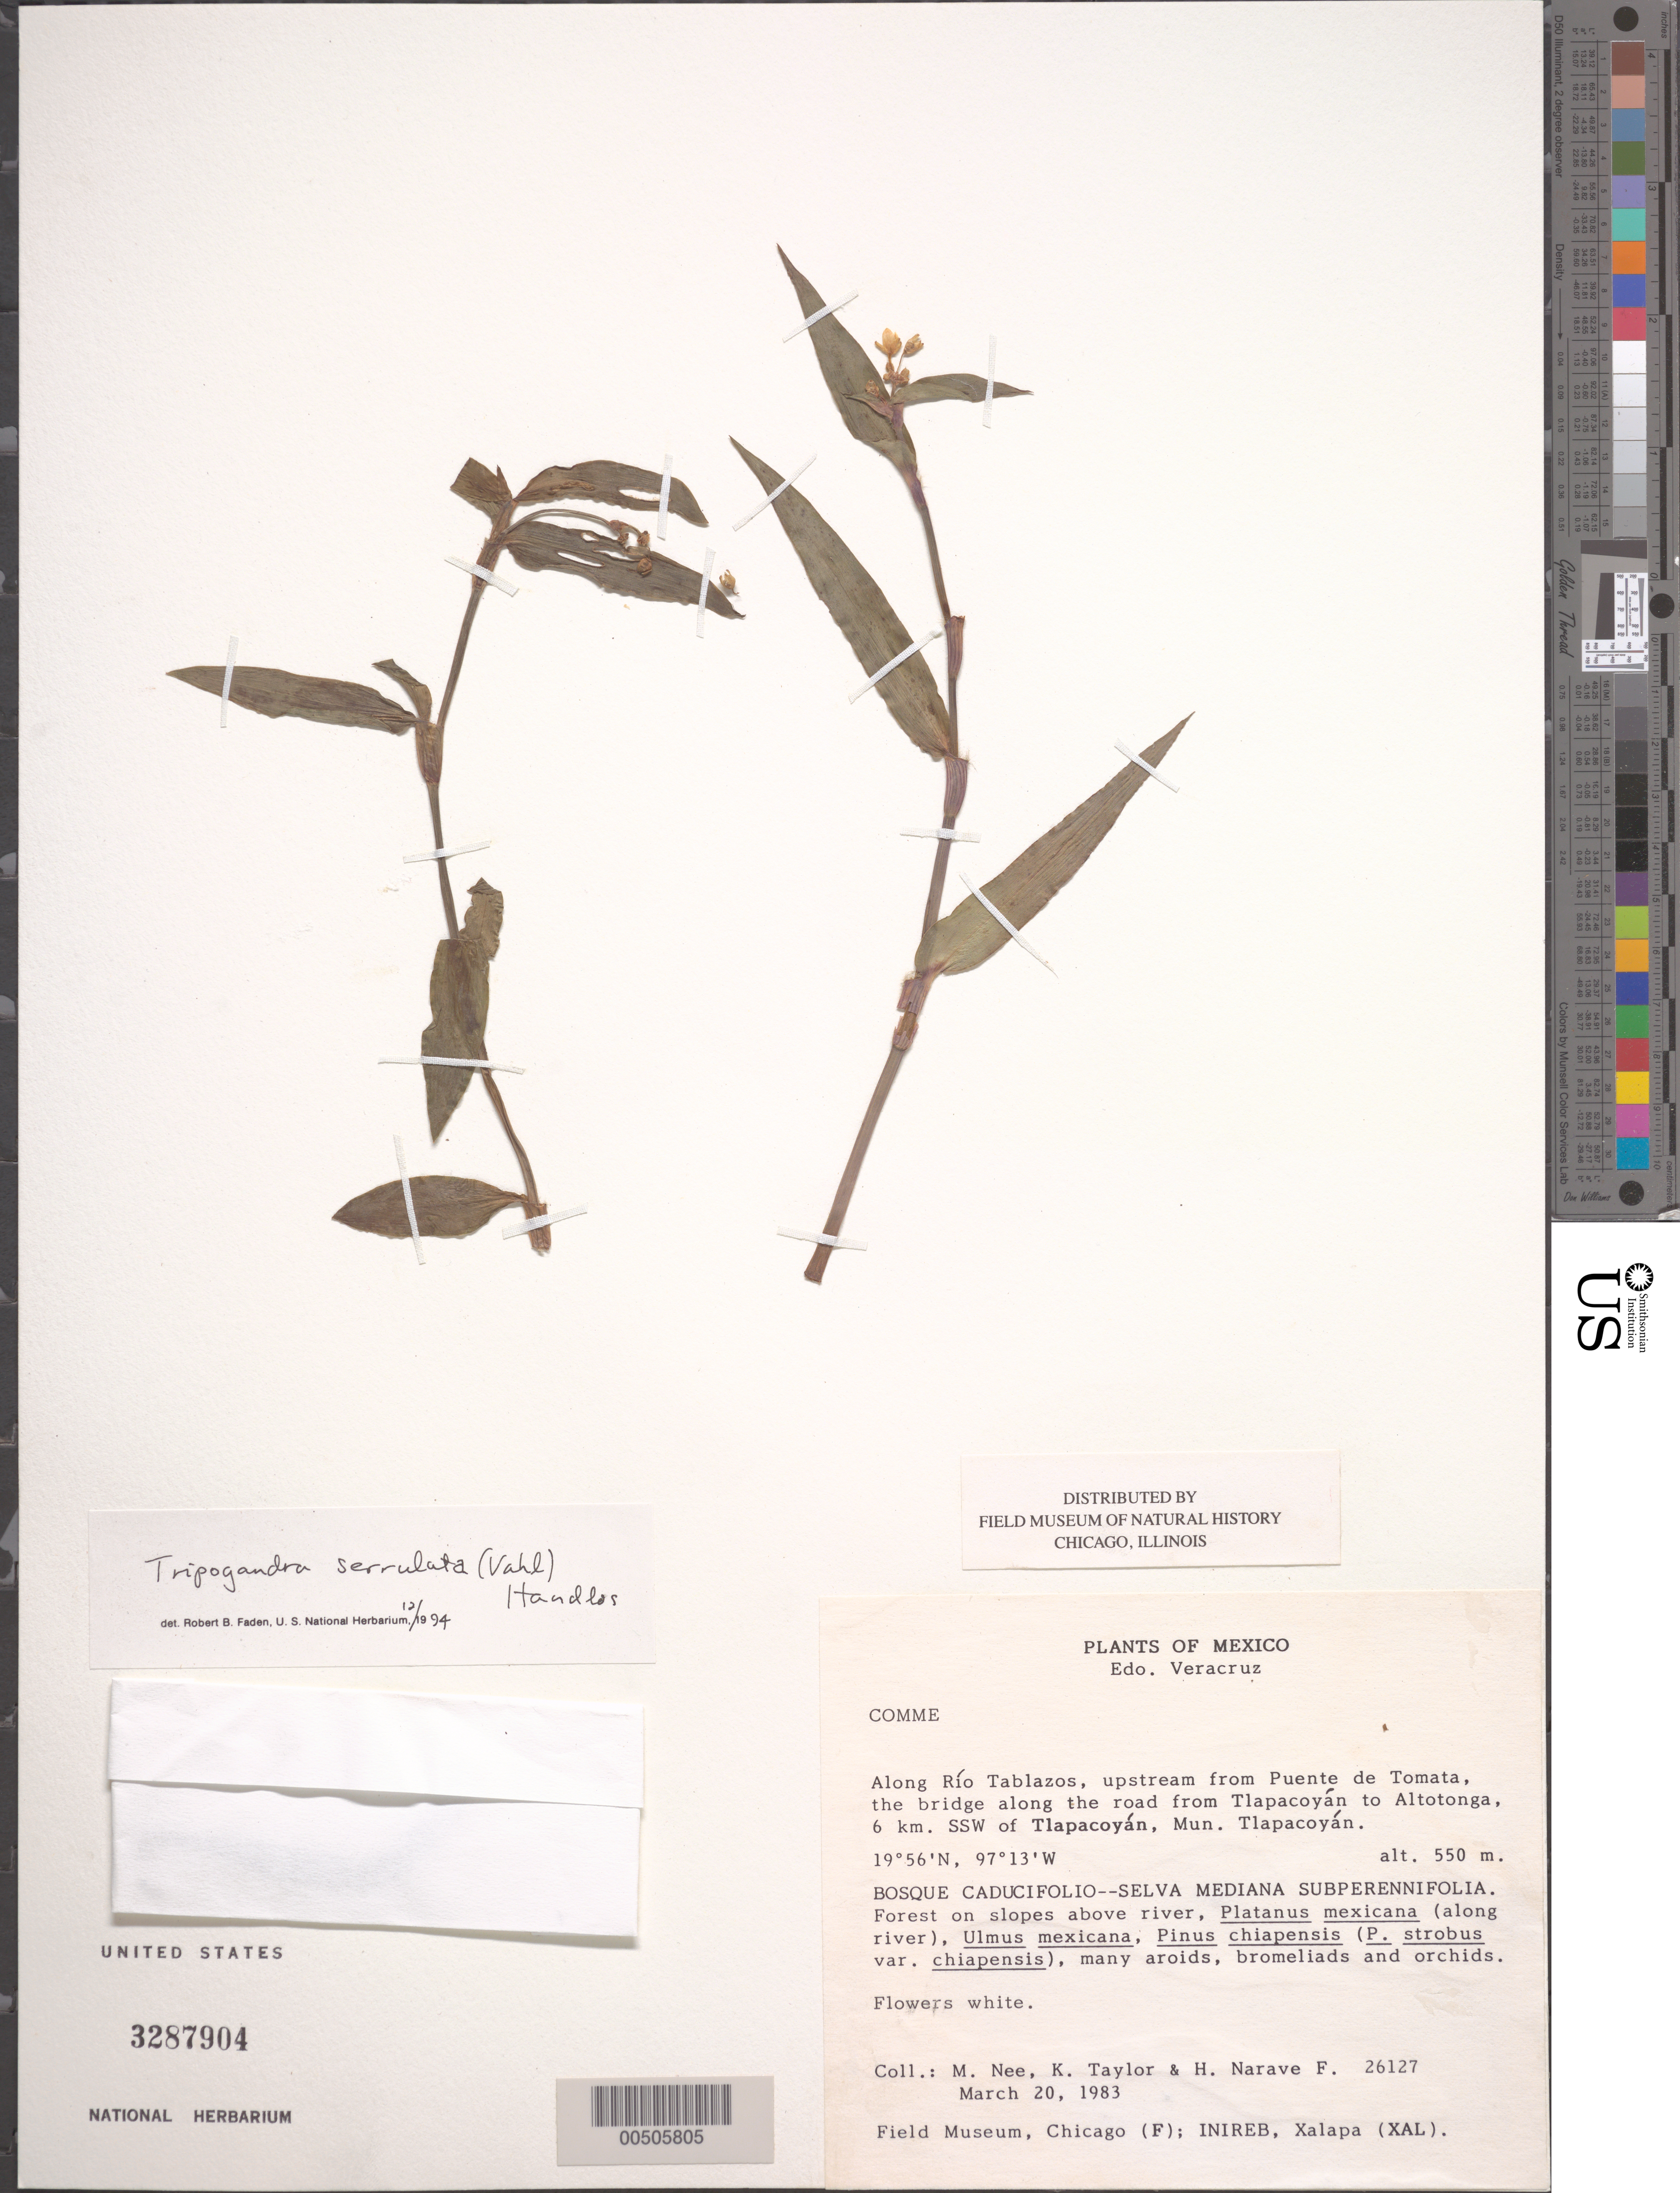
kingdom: Plantae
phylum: Tracheophyta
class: Liliopsida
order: Commelinales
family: Commelinaceae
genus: Tripogandra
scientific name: Tripogandra serrulata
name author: (Vahl) Handlos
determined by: Faden, Robert B., (US), Smithsonian Institution - National Museum of Natural History (UNITED STATES)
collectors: M. Nee, K. Taylor & H. Narave F.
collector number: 26127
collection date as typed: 20 Mar 1983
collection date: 1983-03-20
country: Mexico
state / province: Veracruz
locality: Along Rio Tablazos, Puente de Tomata, SSW Tlapacoyan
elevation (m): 550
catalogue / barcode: US 3287904